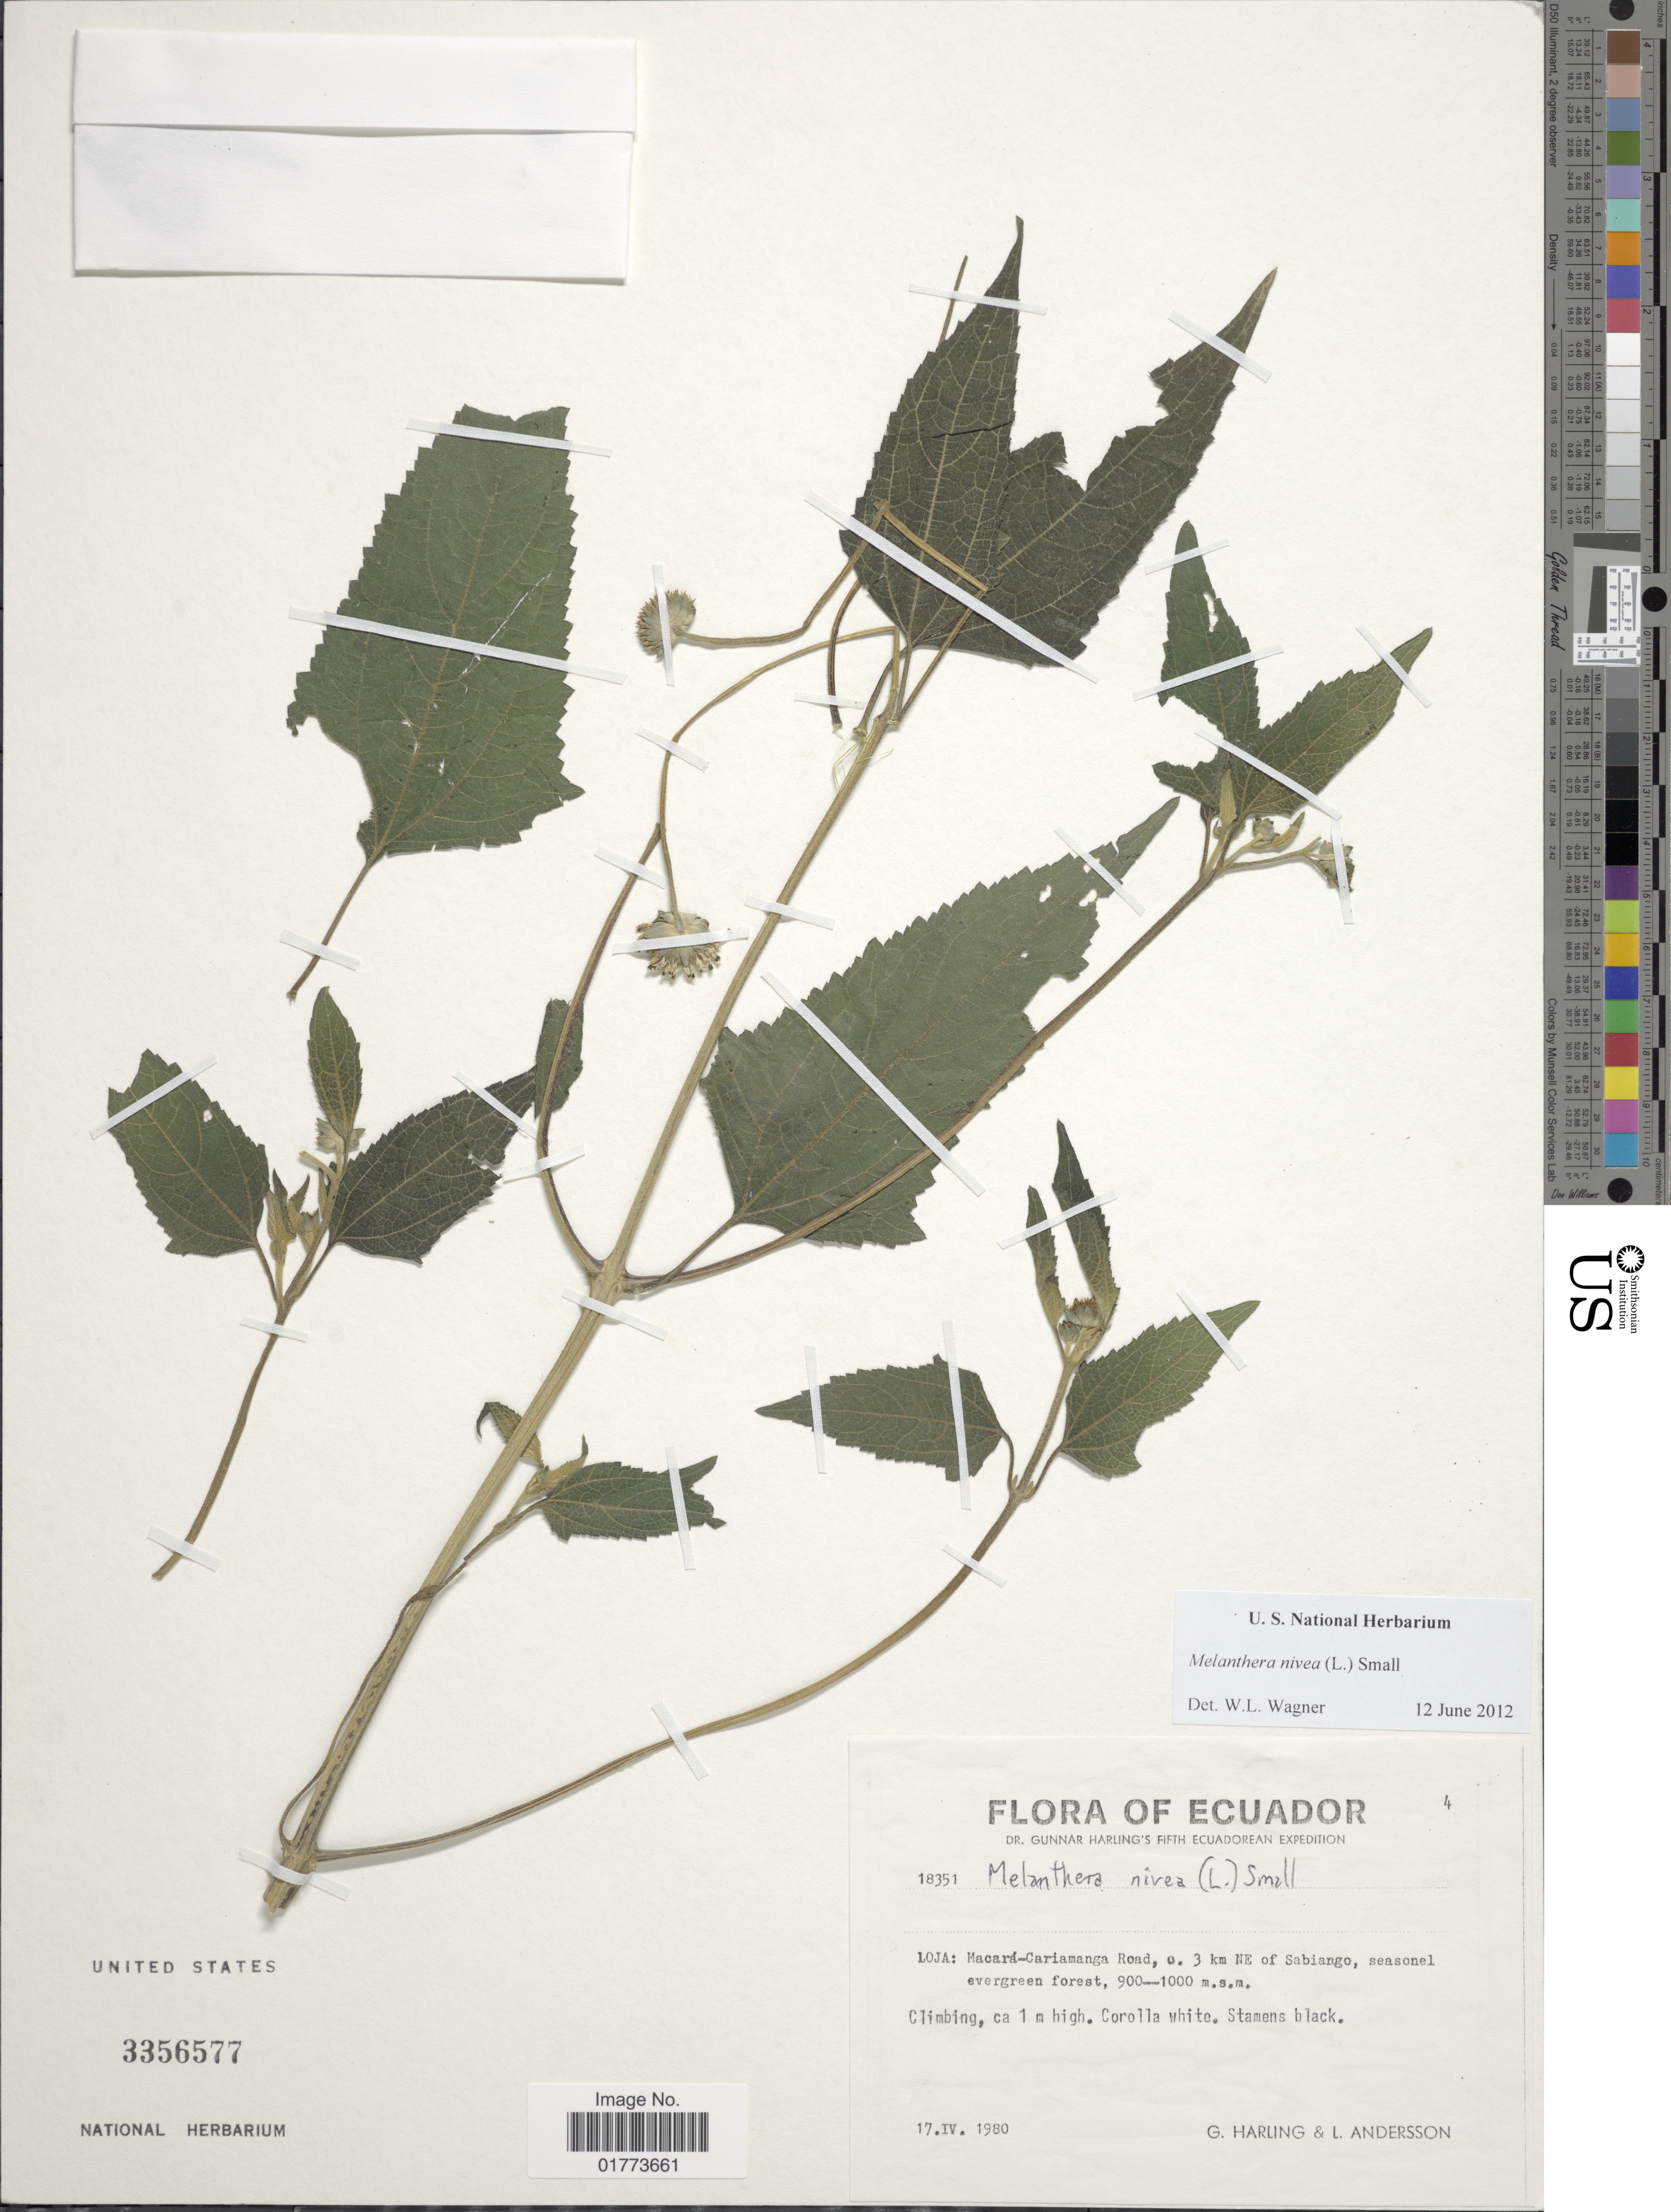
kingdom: Plantae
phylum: Tracheophyta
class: Magnoliopsida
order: Asterales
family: Asteraceae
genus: Melanthera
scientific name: Melanthera nivea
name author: (L.) Small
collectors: G. Harling & L. Andersson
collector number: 18351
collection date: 1980-04-17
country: Ecuador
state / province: Loja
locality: Loja; Macara-Cariamanga Road, c. 3 km NE of Sabiango, seasonel evergreen forest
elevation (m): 900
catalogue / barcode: US 3356577